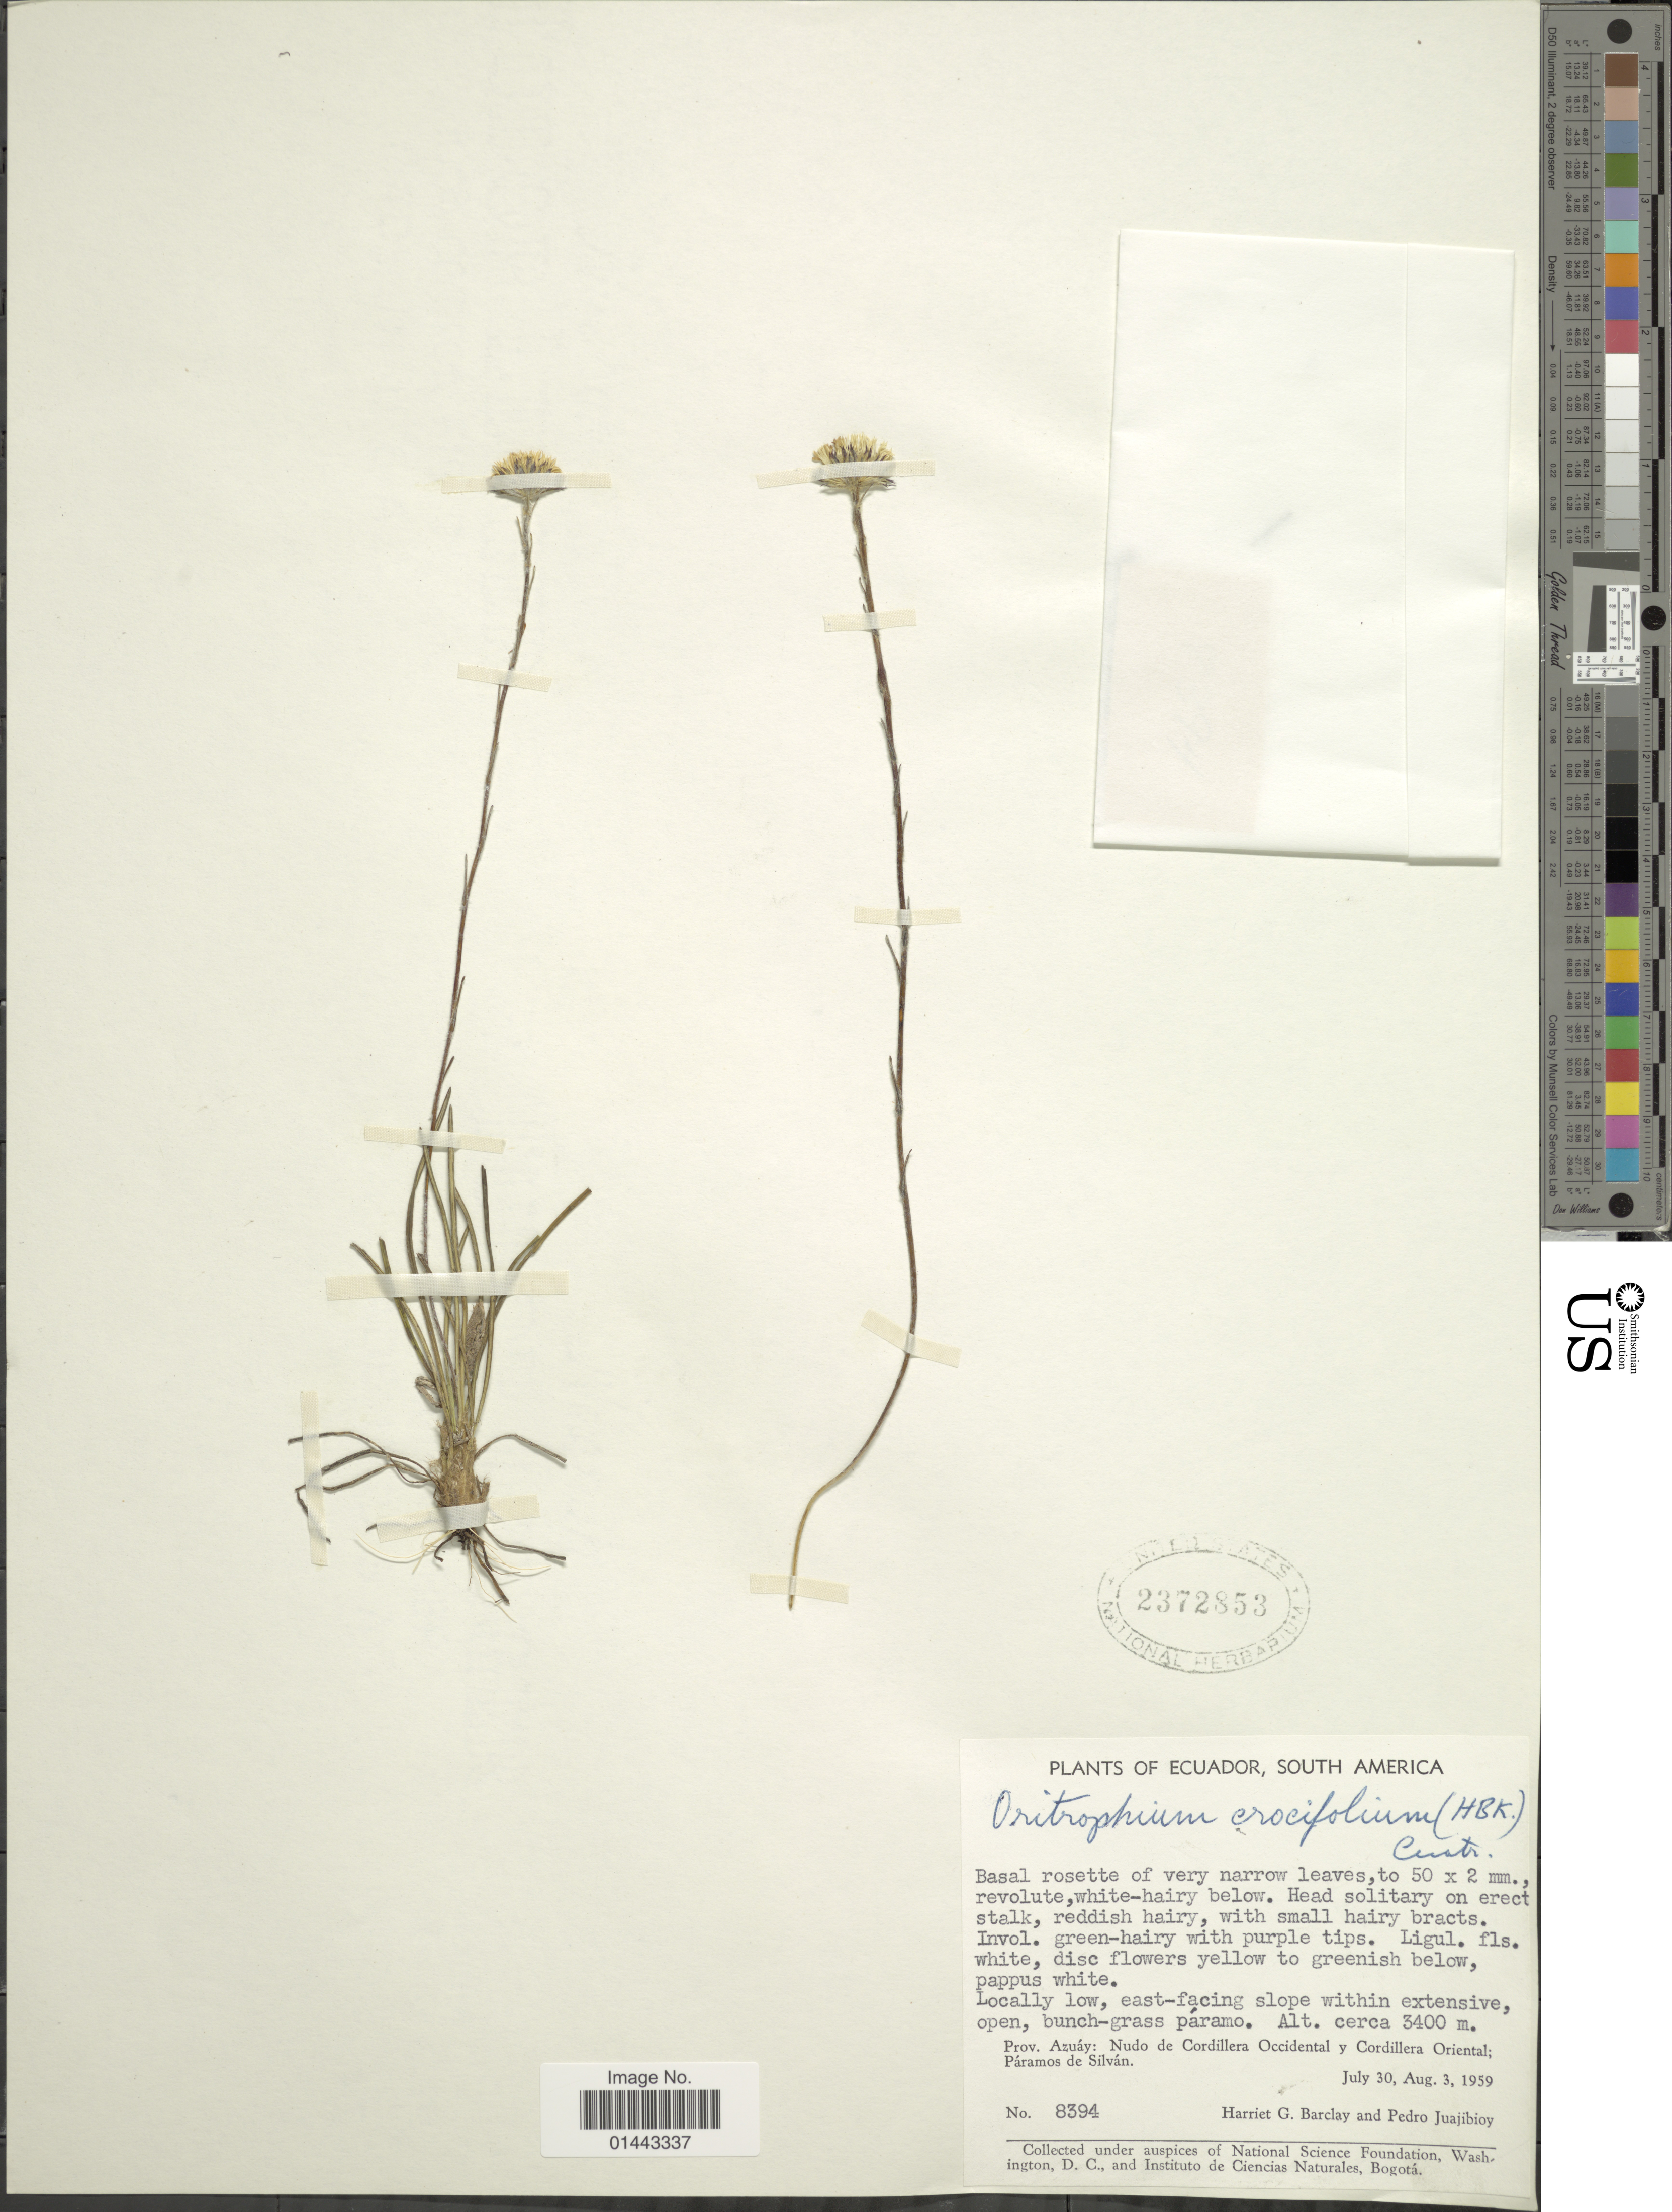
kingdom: Plantae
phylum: Tracheophyta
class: Magnoliopsida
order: Asterales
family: Asteraceae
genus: Oritrophium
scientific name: Oritrophium crocifolium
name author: (Kunth) Cuatrec.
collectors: H. G. Barclay & P. Juajibioy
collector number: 8394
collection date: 1959-07-30/1959-08-03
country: Ecuador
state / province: Azuay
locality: East-facing slope within extensive, open, bunch-grass paramo, Nudo de Cordillera Occidental Oriental; Paramos de Silvan.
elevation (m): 3400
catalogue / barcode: US 2372853